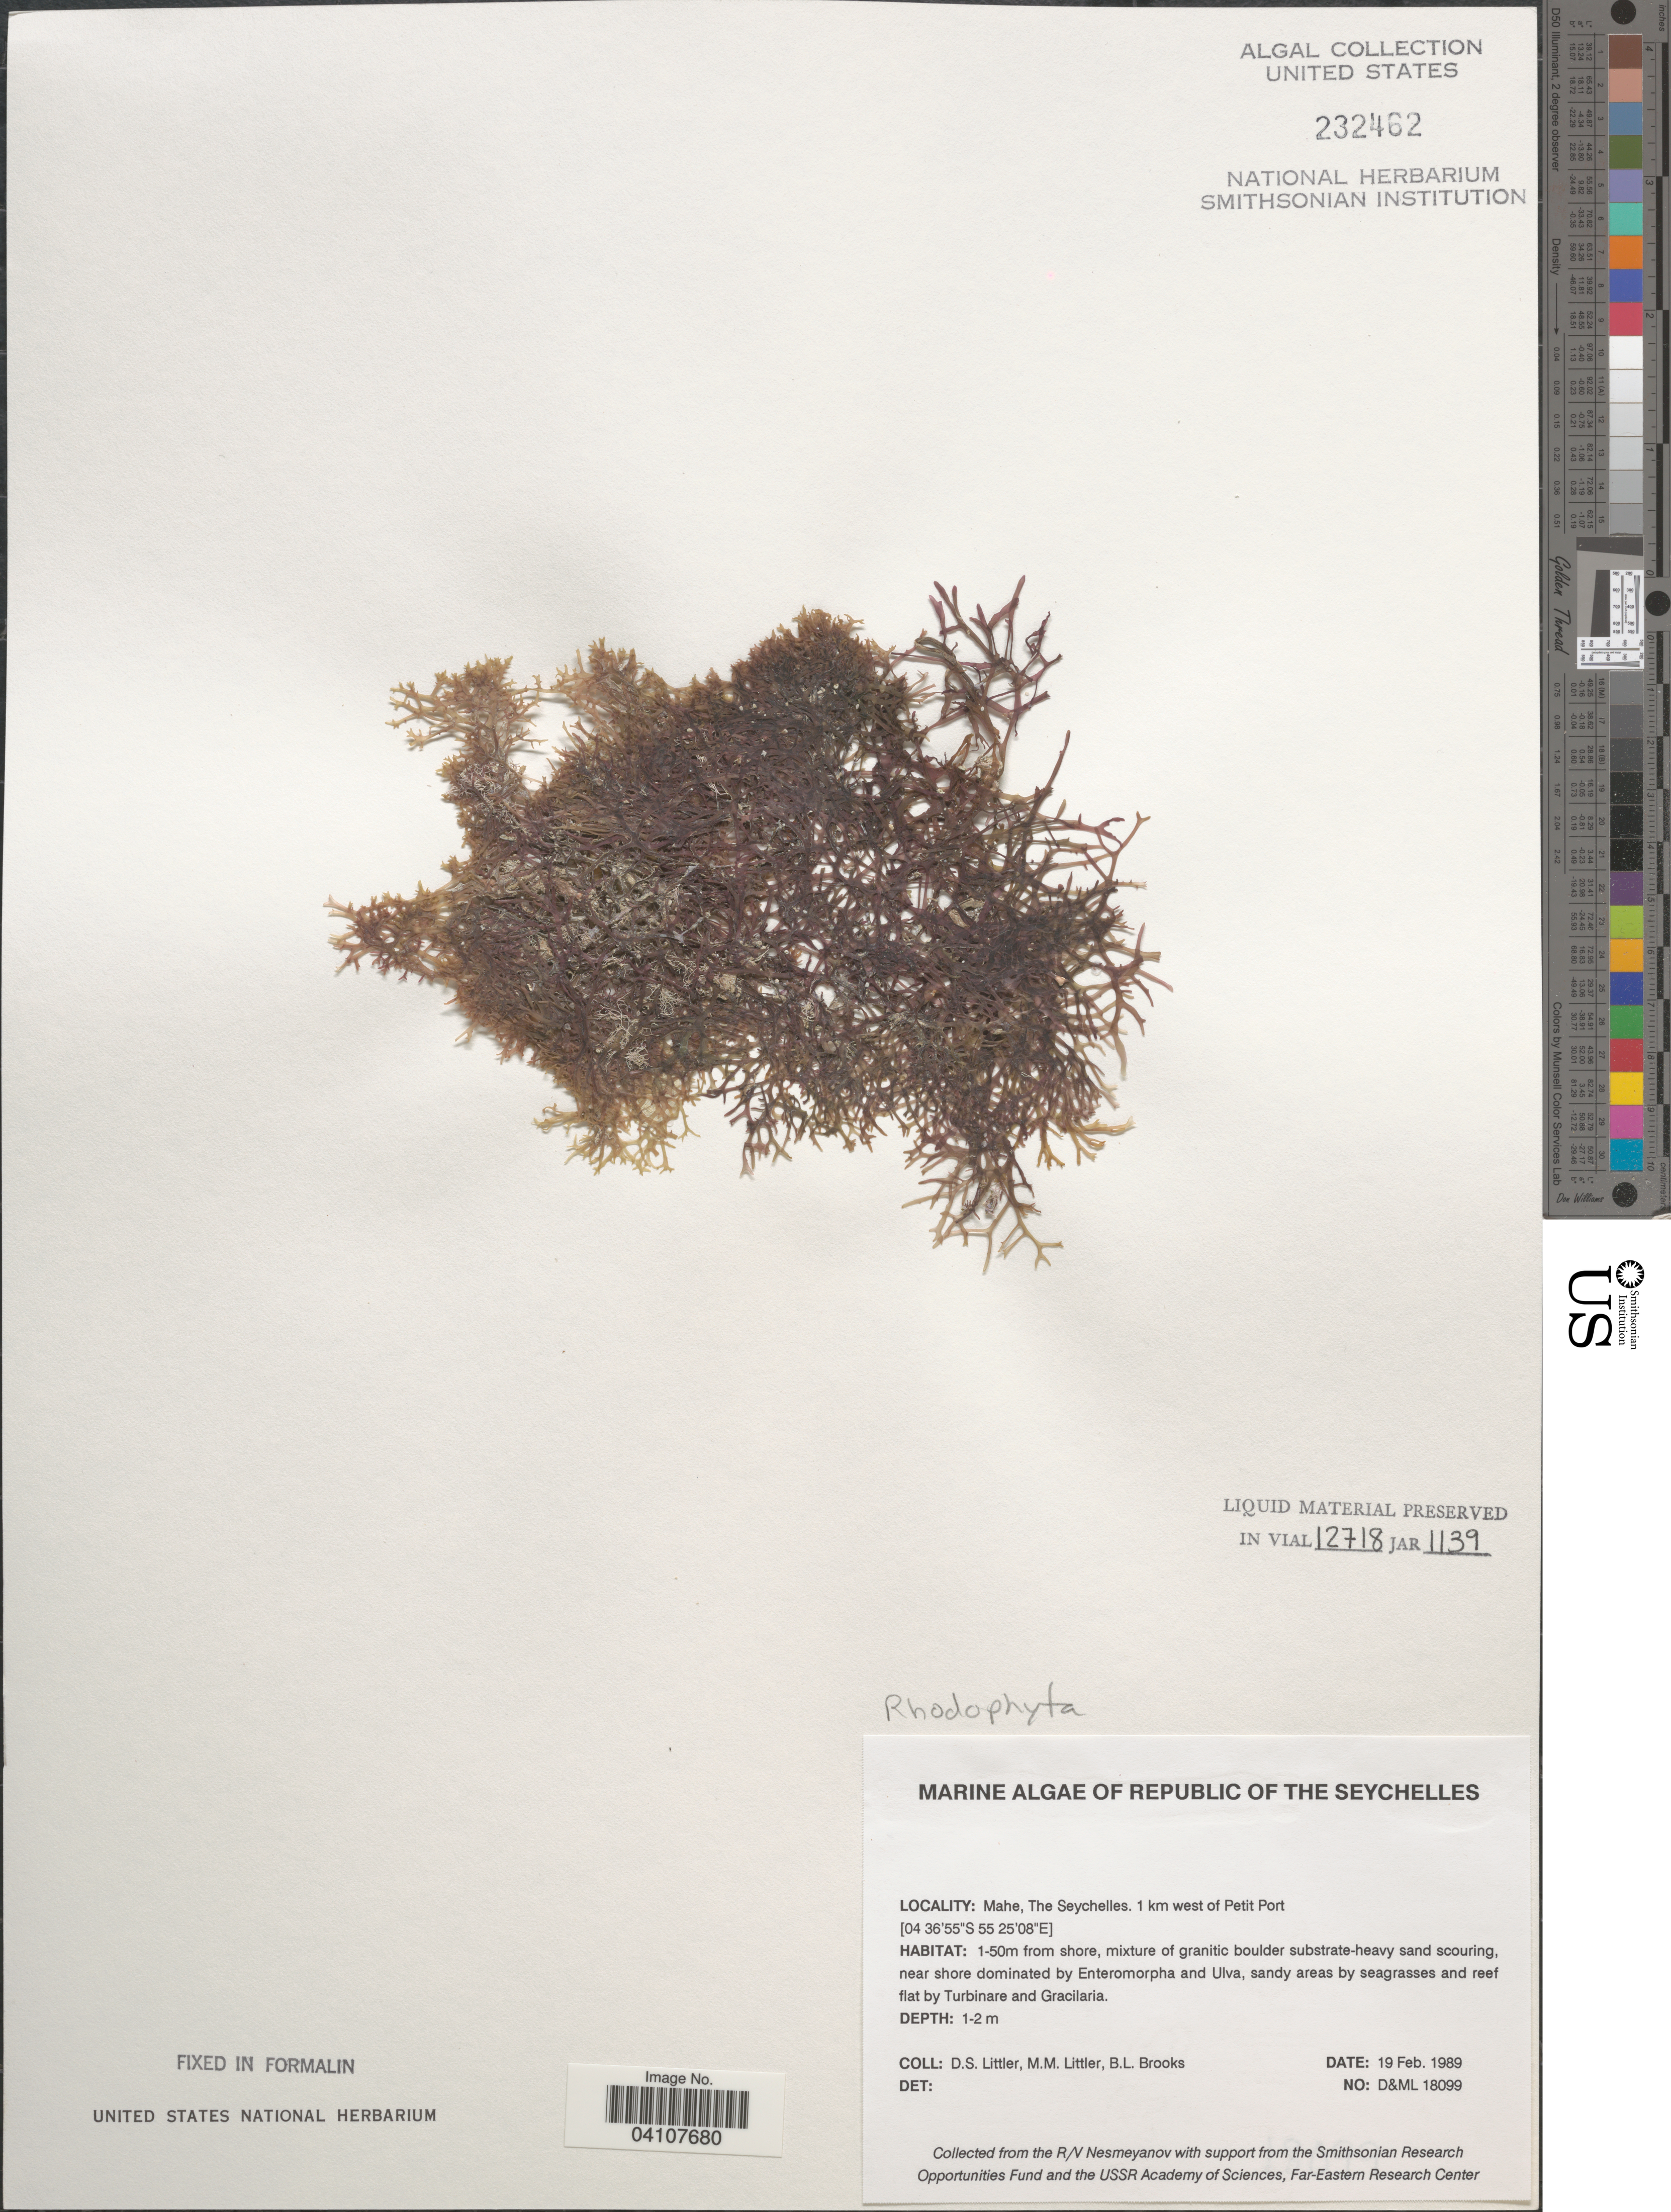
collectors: D. S. Littler & B. Brooks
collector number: D&ML18099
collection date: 1989-02-19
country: Seychelles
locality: Republic of the Seychelles. Mahe. 1 km west of Petit Port. 1-50m from shore.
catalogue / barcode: US 232462